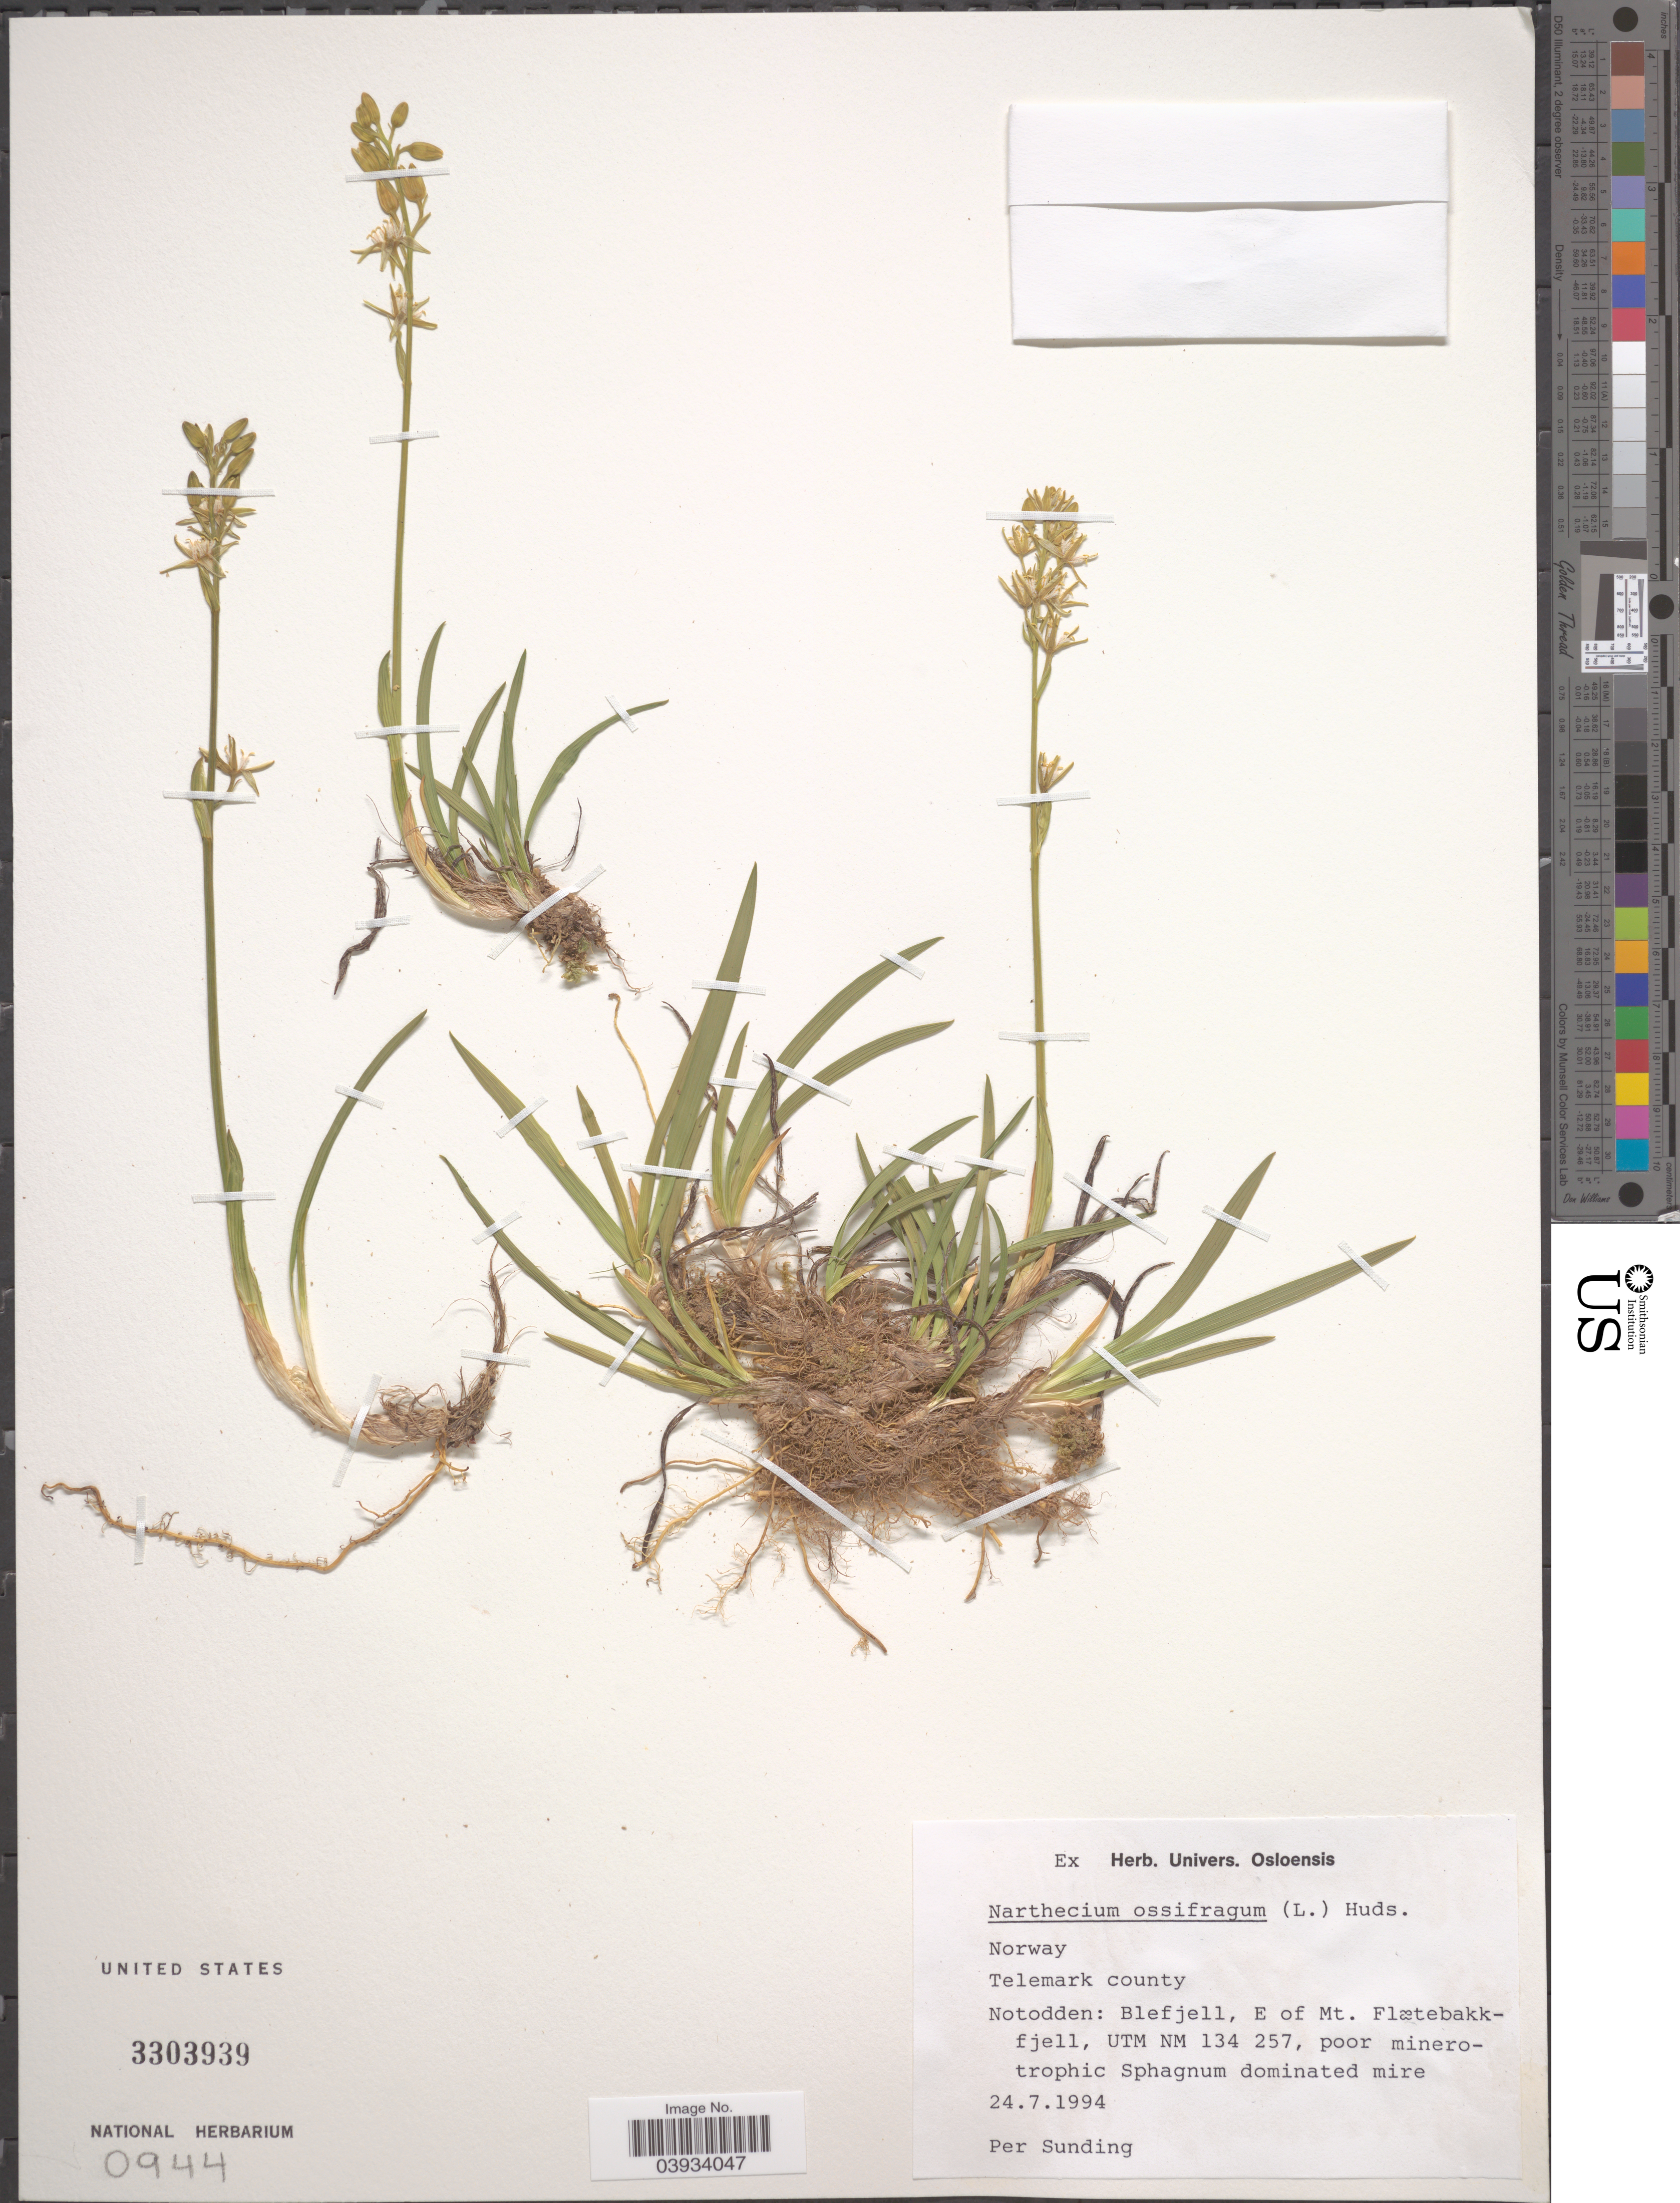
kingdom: Plantae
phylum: Tracheophyta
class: Liliopsida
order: Dioscoreales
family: Nartheciaceae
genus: Narthecium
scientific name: Narthecium ossifragum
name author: Huds.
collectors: P. O. Sunding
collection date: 1994-07-24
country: Norway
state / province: Telemark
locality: Telemark County. Notodden: Blefjell, E of Mt. Flætebakkfjell, UTM NM 134 257.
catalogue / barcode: US 3303939